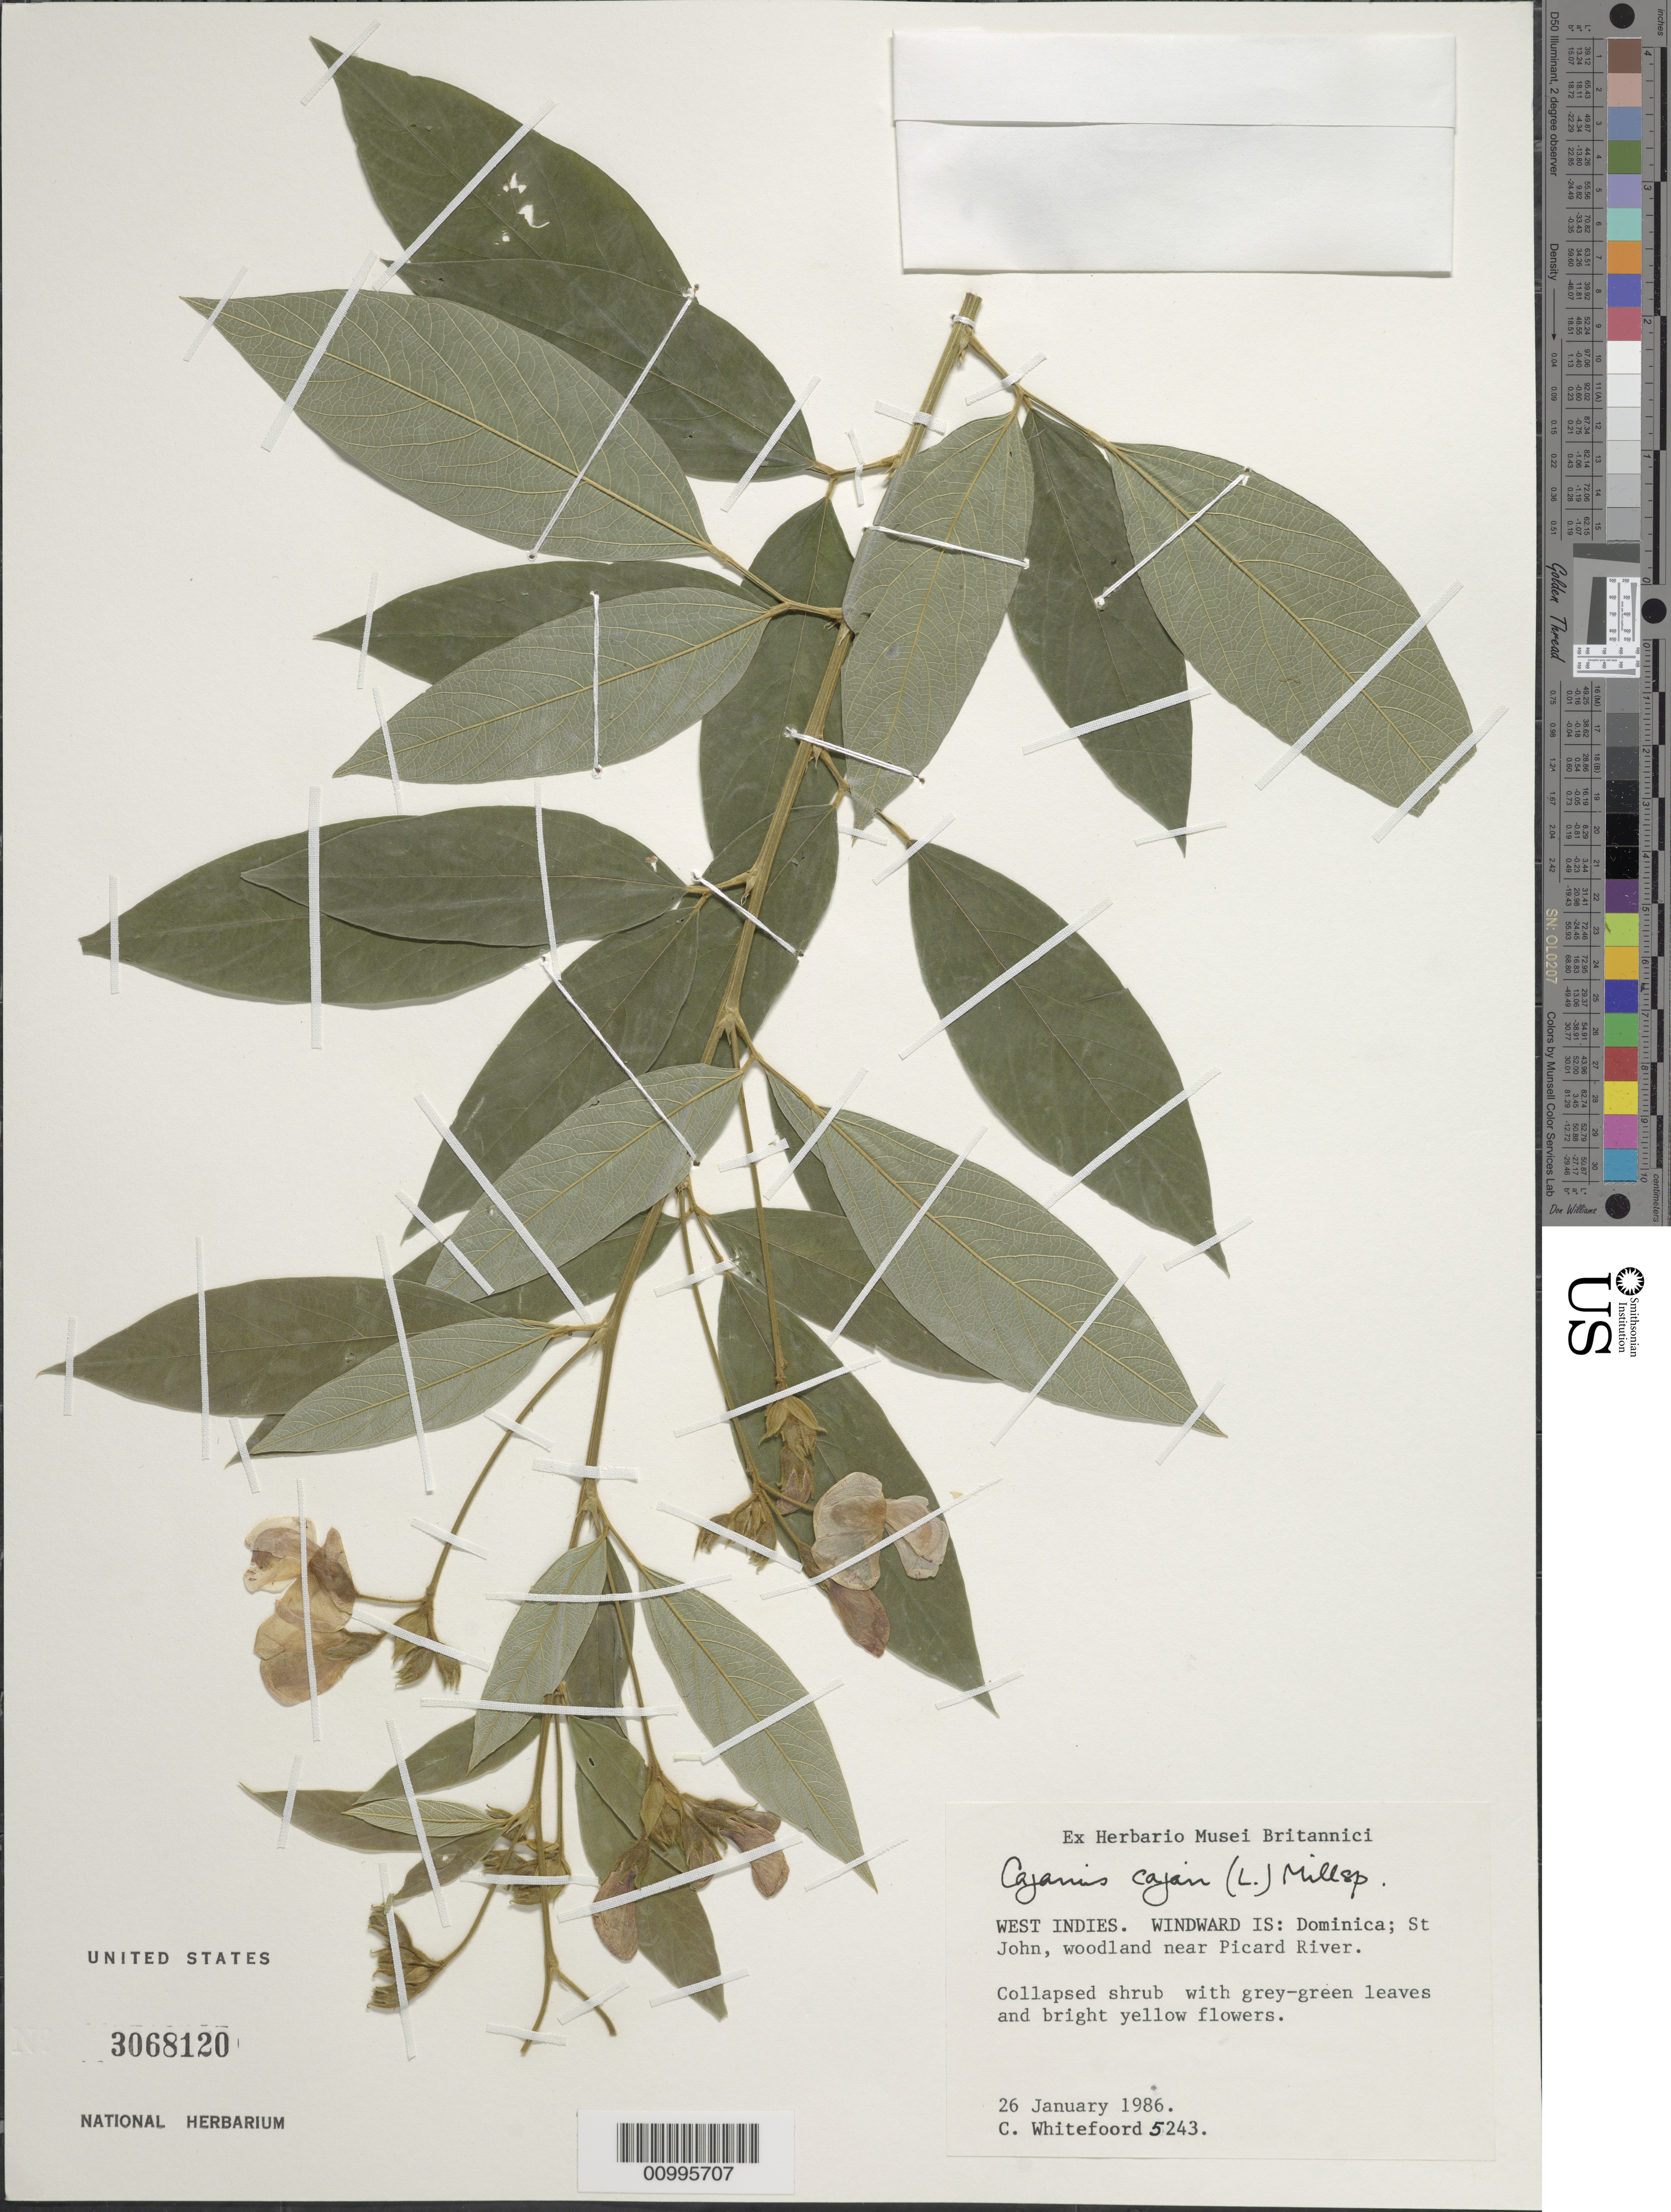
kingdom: Plantae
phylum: Tracheophyta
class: Magnoliopsida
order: Fabales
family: Fabaceae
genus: Cajanus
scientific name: Cajanus cajan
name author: (L.) Huth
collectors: C. Whitefoord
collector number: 5243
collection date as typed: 26 Jan 1986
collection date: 1986-01-26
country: Dominica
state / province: St. John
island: Dominica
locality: Windward Island. Woodland near Picard River.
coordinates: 0 N, 0 E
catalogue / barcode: US 3068120